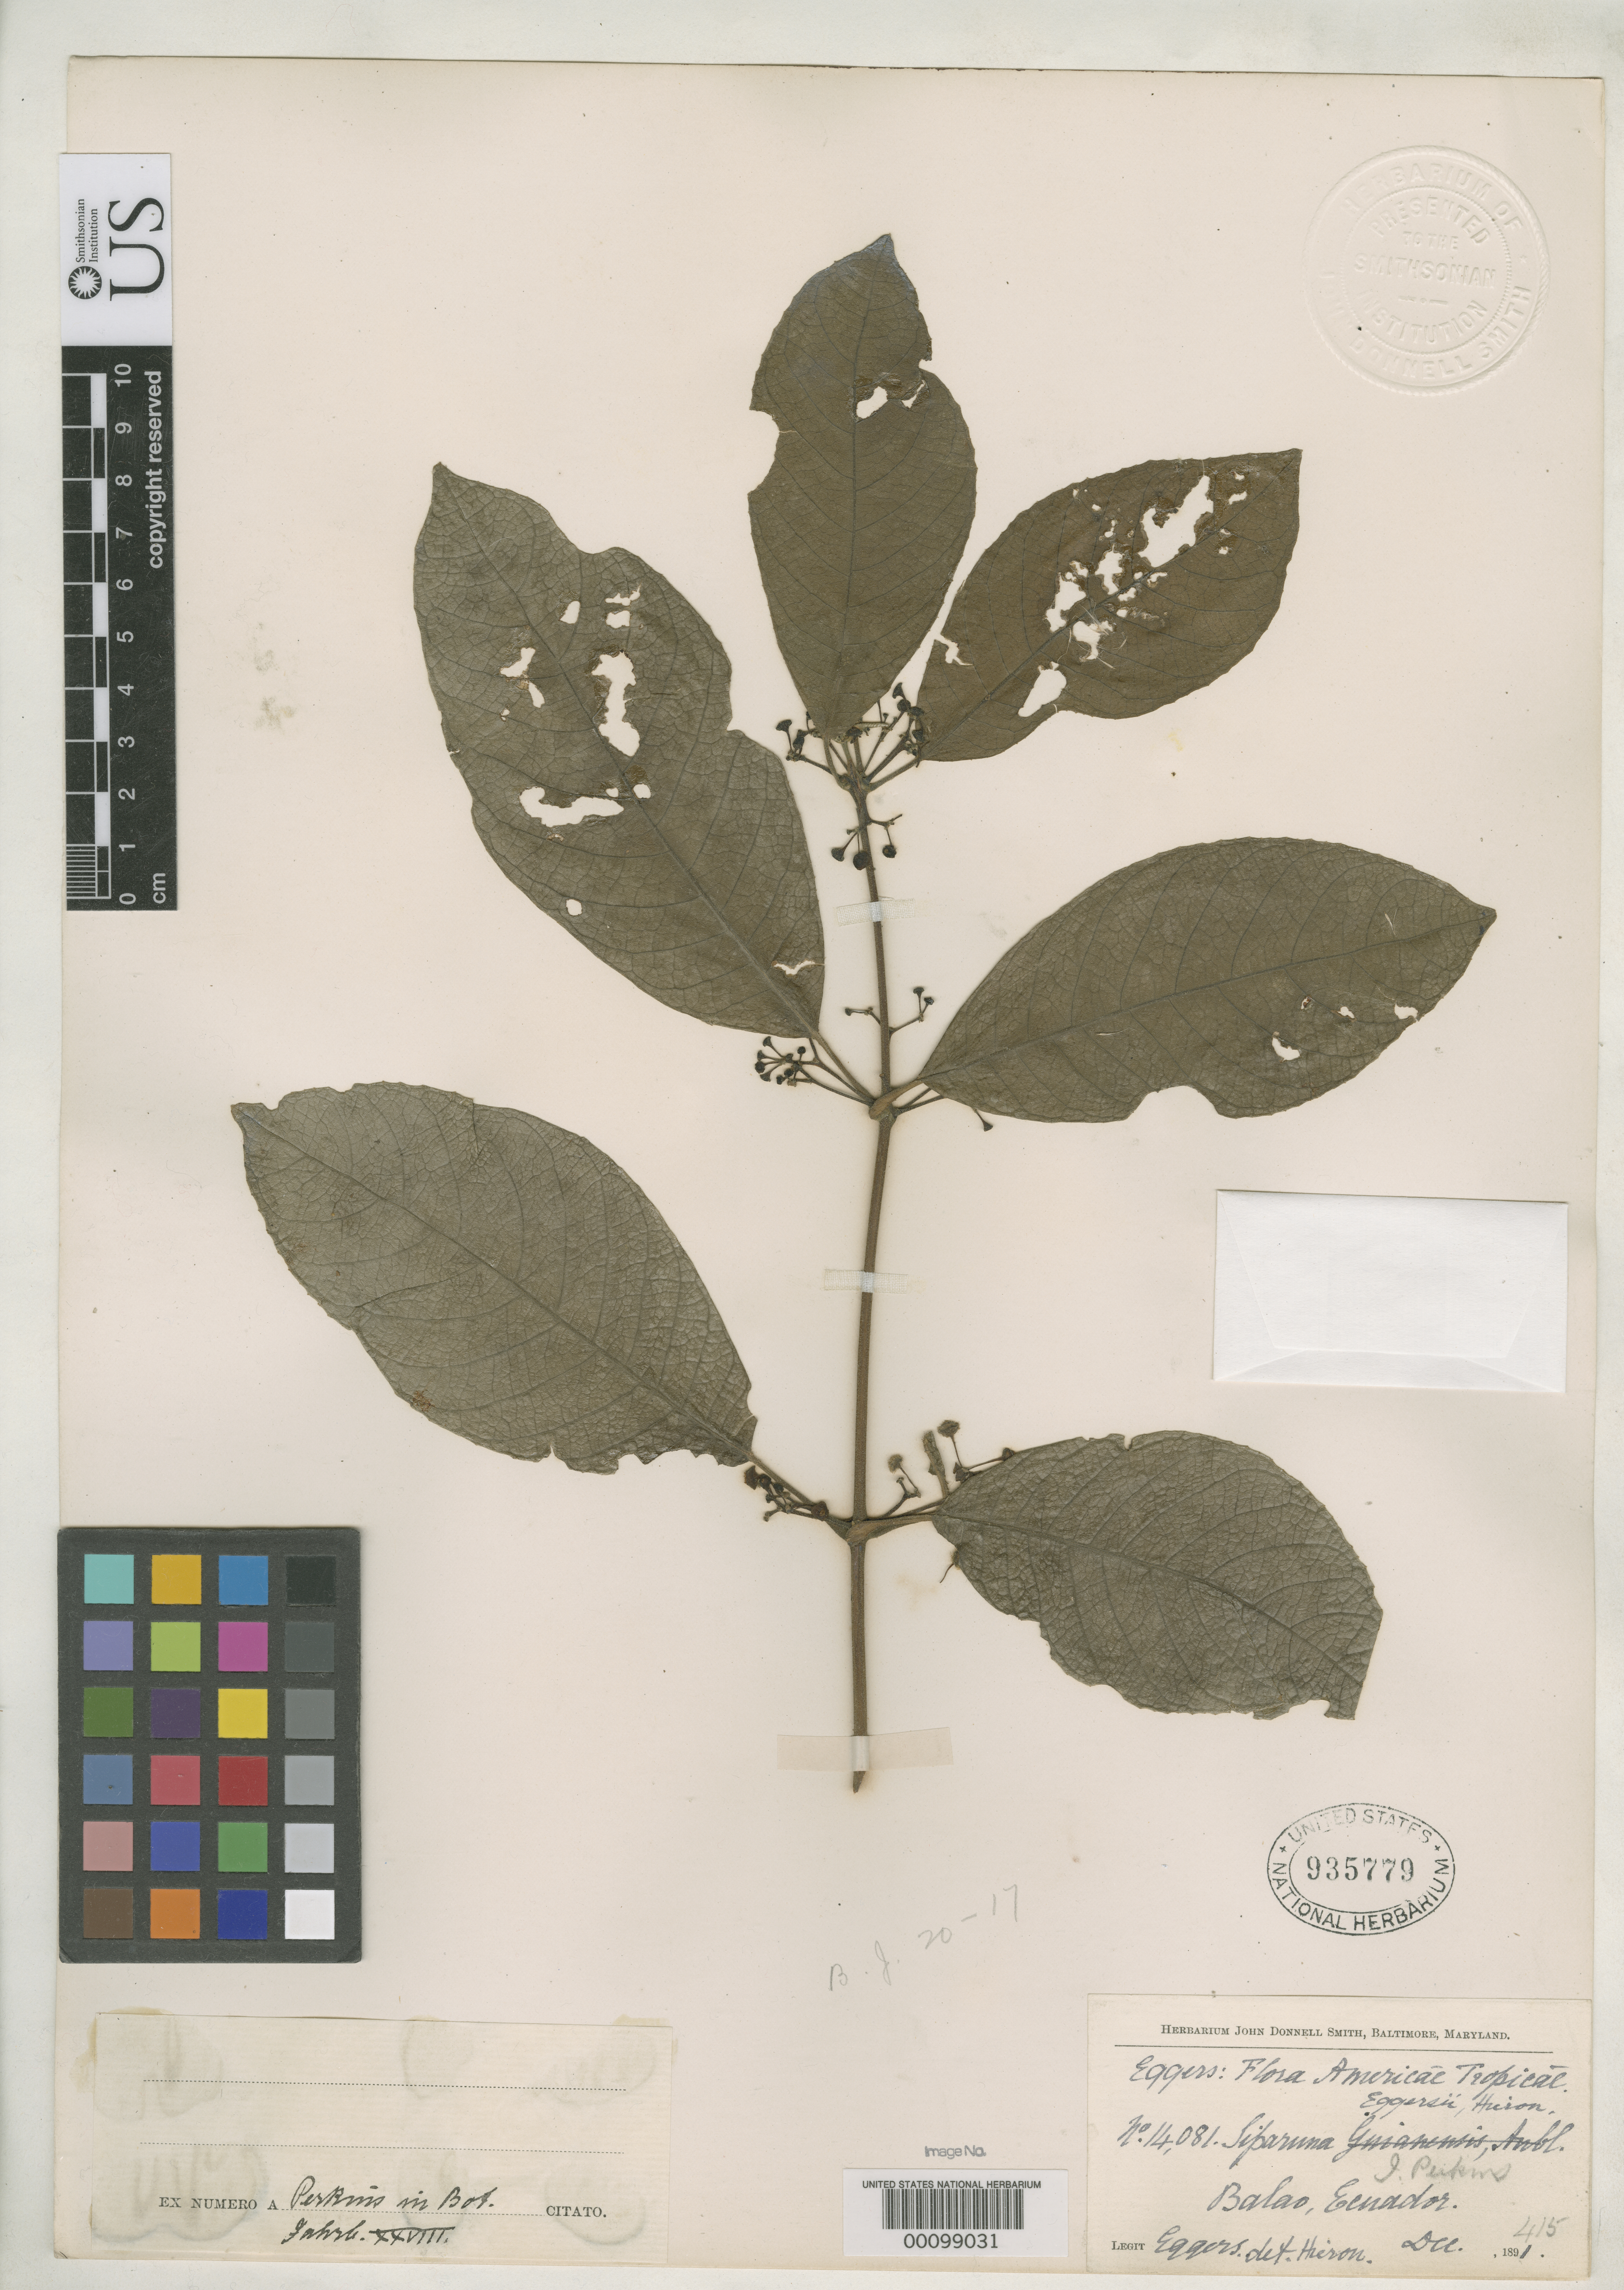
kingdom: Plantae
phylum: Tracheophyta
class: Magnoliopsida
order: Laurales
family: Siparunaceae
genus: Siparuna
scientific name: Siparuna eggersii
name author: Hieron.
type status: Isotype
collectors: H. F. A. von Eggers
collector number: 14081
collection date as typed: Dec 1891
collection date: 1891-12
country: Ecuador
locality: Near Balao.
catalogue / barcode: US 935779